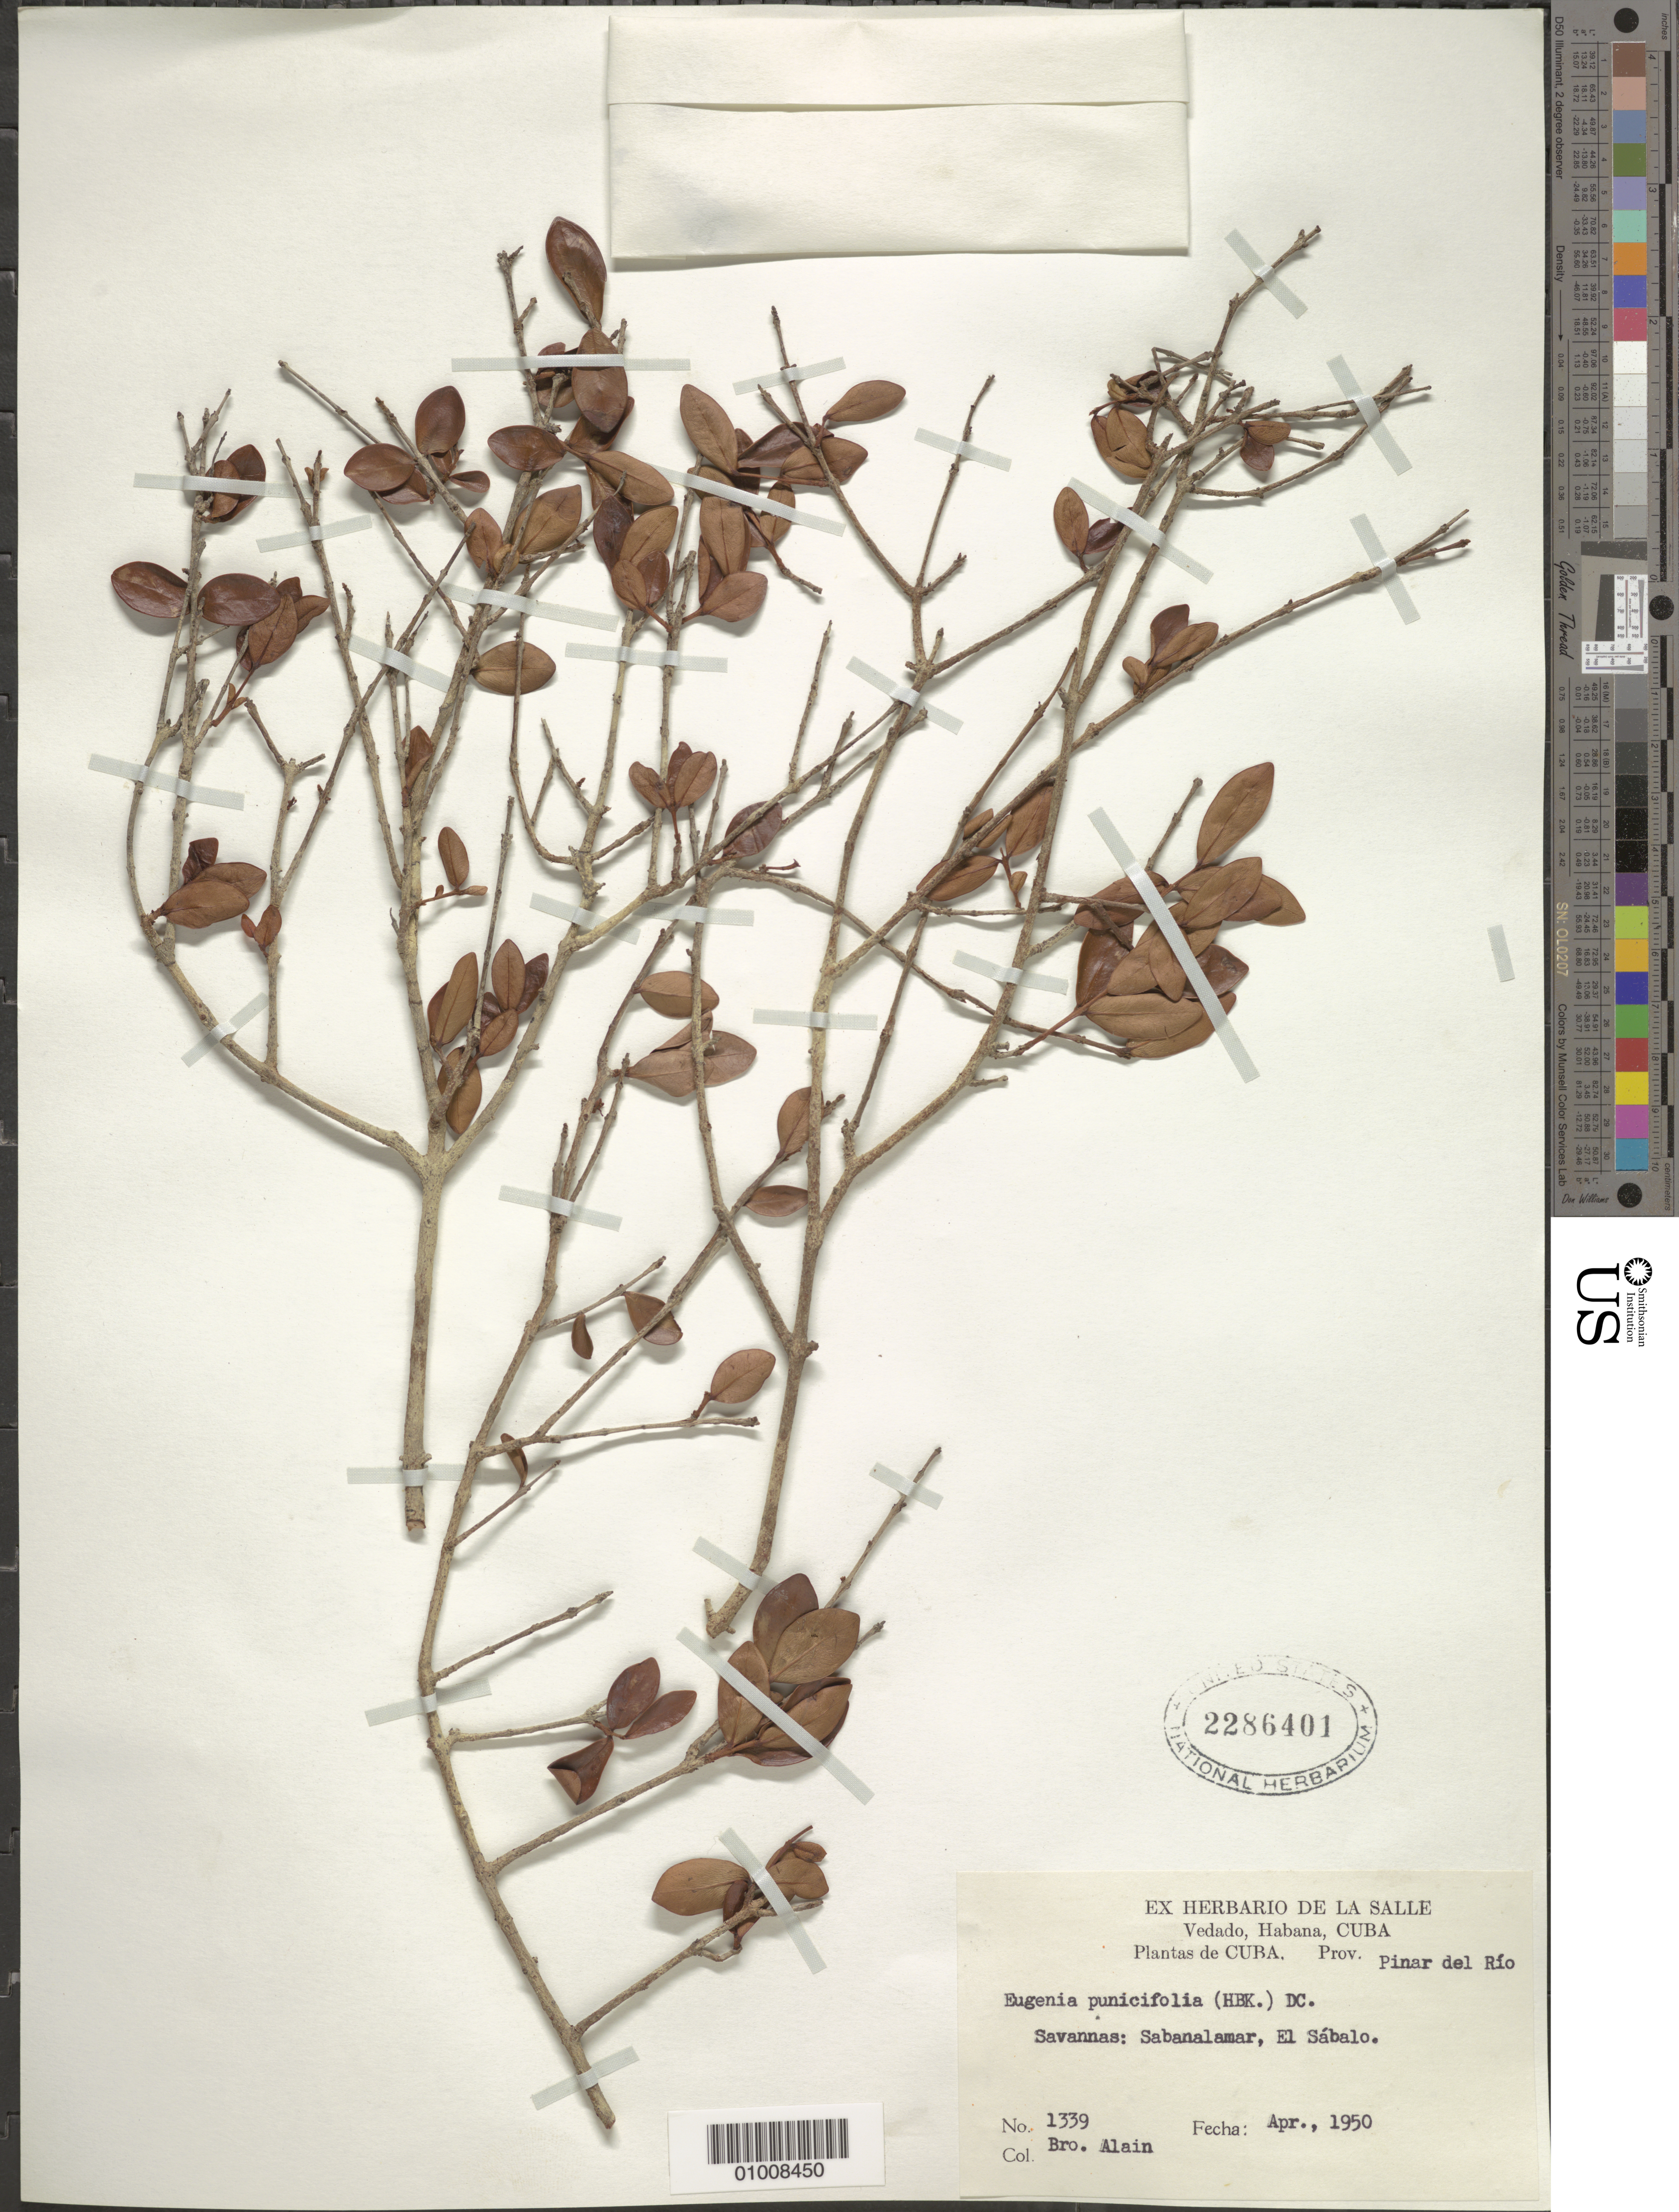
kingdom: Plantae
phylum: Tracheophyta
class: Magnoliopsida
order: Myrtales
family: Myrtaceae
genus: Eugenia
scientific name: Eugenia punicifolia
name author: (Kunth) DC.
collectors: A. H. Liogier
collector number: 1339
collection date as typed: Apr 1950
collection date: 1950-04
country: Cuba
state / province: Pinar del Rio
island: Cuba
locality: Savannas: Sabanalamar, El Sábalo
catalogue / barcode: US 2286401